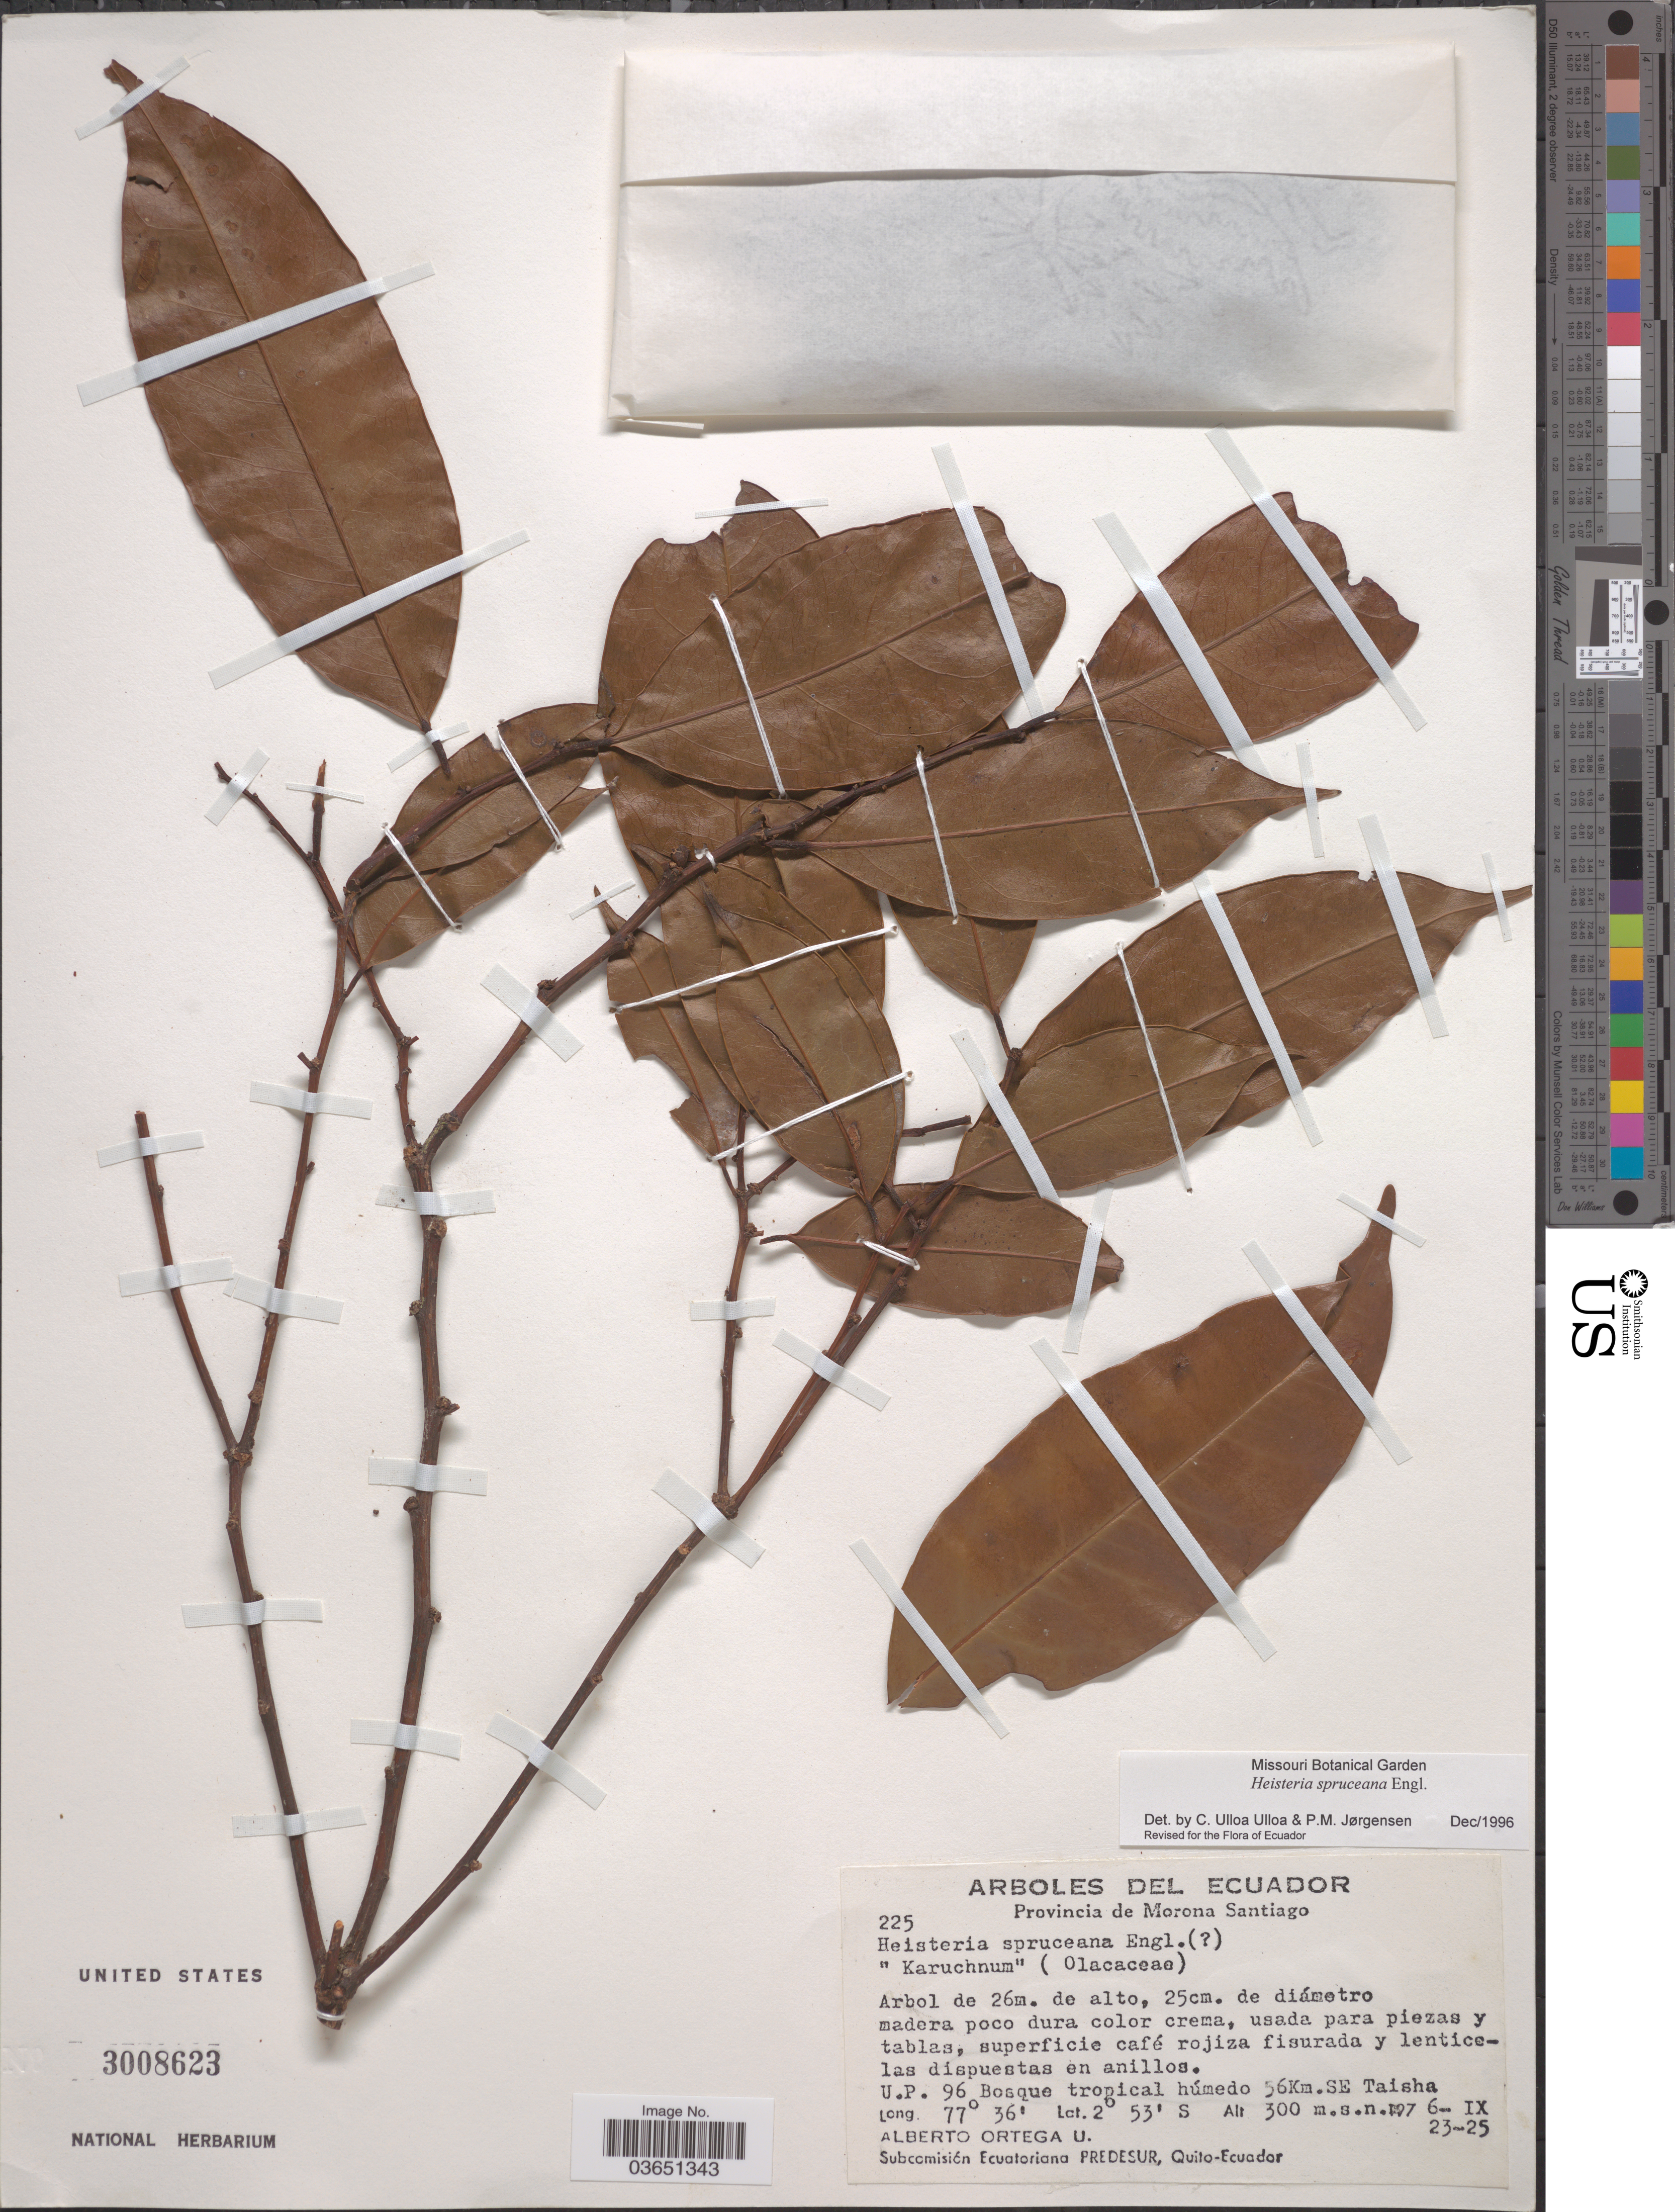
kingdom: Plantae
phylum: Tracheophyta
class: Magnoliopsida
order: Santalales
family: Erythropalaceae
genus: Heisteria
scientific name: Heisteria spruceana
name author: Engl.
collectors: A. T. Ortega U.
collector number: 225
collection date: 1976-09-23/1976-09-25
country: Ecuador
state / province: Morona-Santiago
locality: U. P. 96 Bosque tropical húmedo 56Km. SE Taisha.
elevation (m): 300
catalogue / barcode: US 3008623